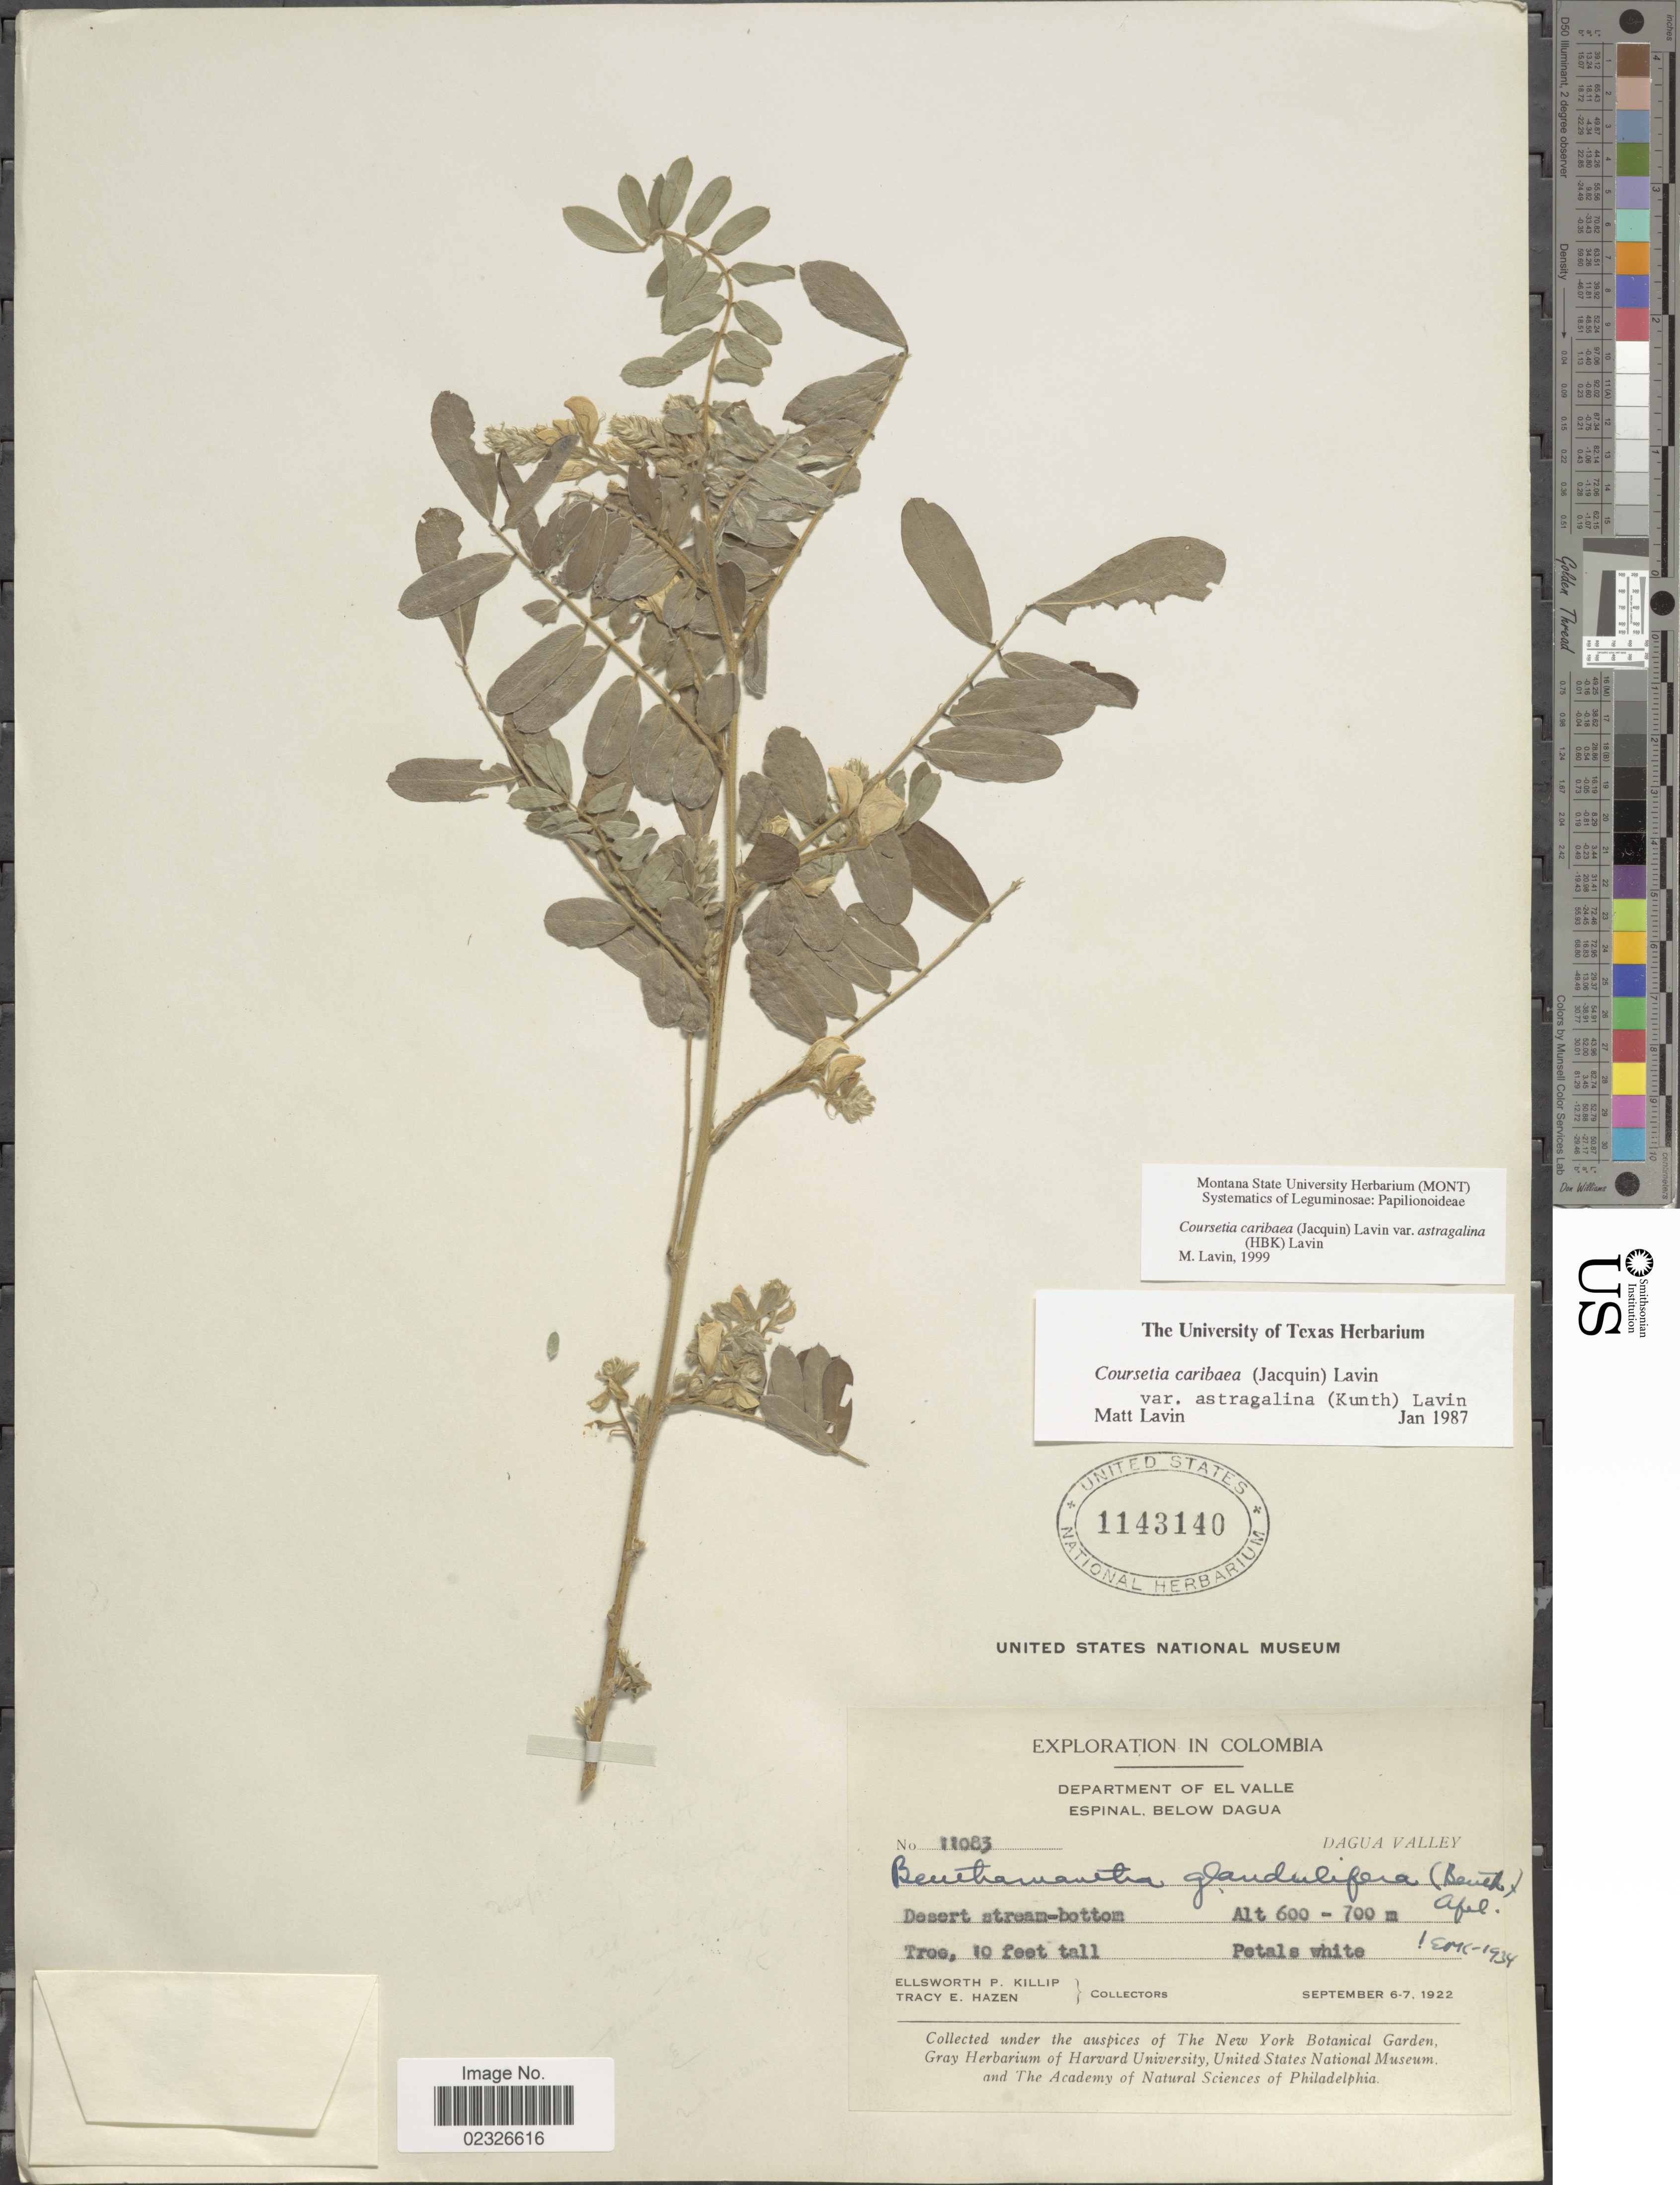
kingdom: Plantae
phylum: Tracheophyta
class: Magnoliopsida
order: Fabales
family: Fabaceae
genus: Coursetia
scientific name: Coursetia caribaea var. astragalina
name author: (Kunth) Lavin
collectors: E. P. Killip & T. E. Hazen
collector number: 11083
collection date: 1922-09-06/1922-09-07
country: Colombia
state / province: Valle del Cauca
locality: Department of El Valle. Espinal, Below Dagua, Dagua Valley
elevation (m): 600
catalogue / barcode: US 1143140